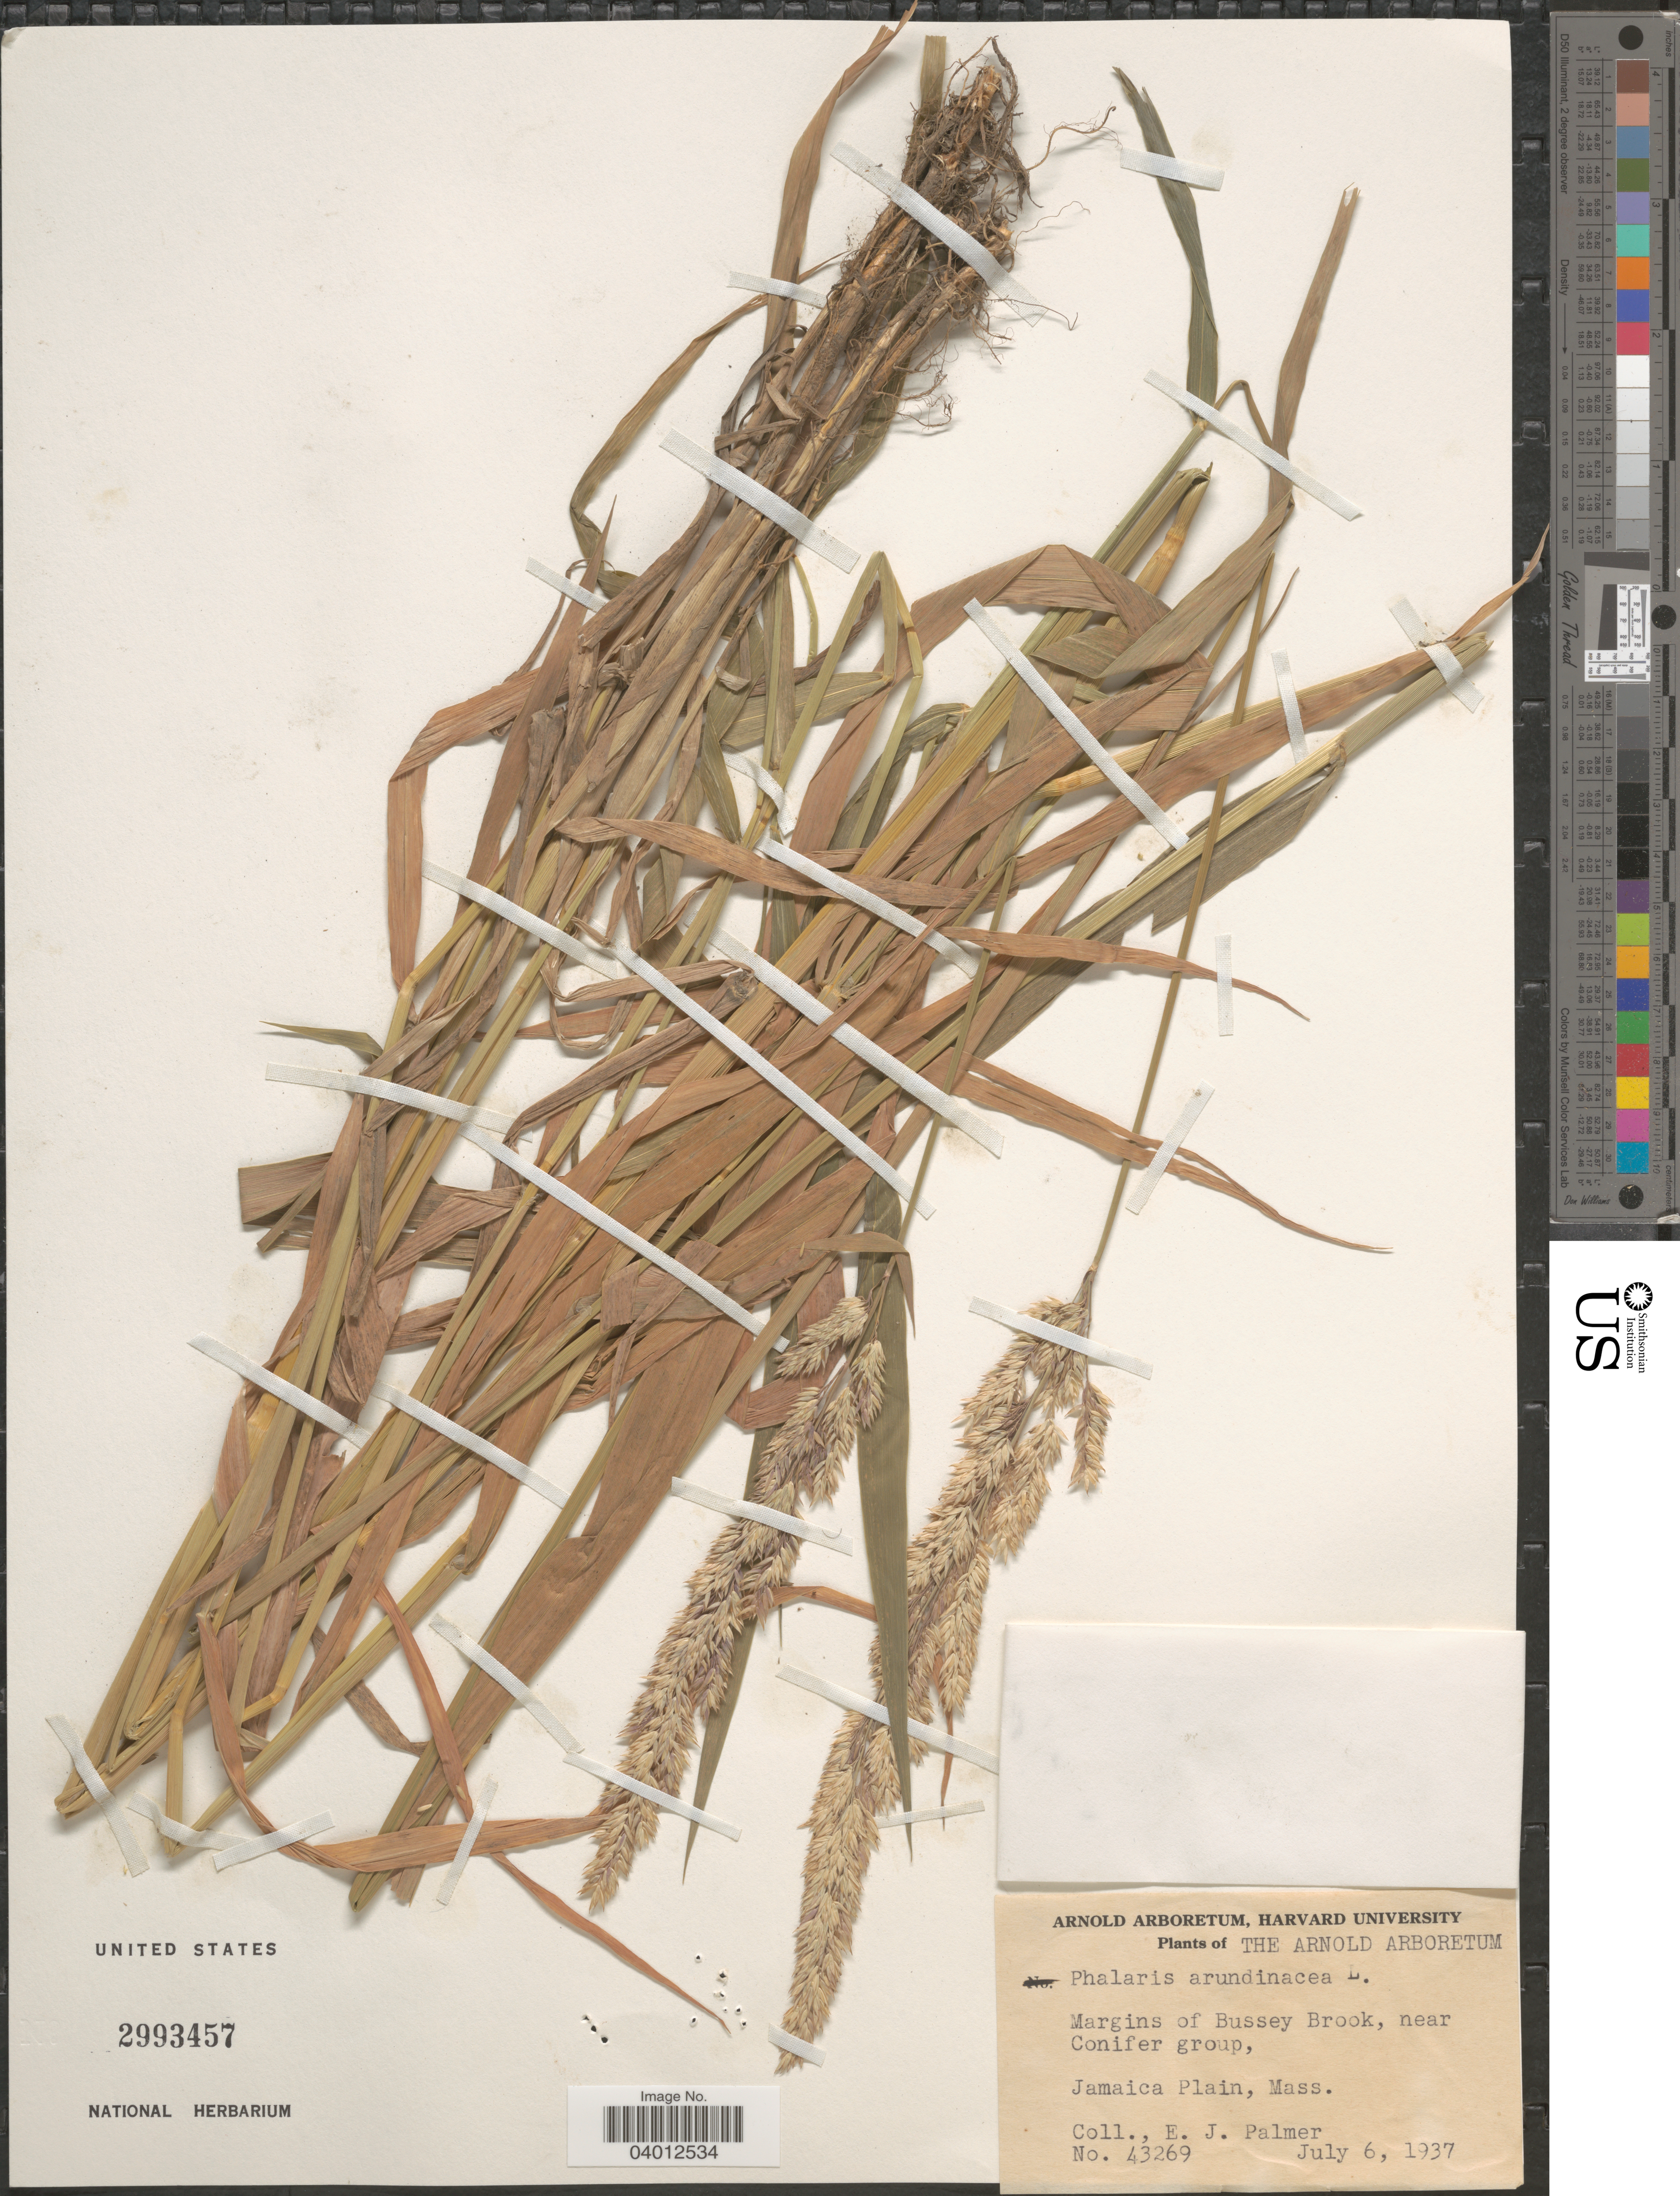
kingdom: Plantae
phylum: Tracheophyta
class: Liliopsida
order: Poales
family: Poaceae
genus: Phalaris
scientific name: Phalaris arundinacea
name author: L.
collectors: E. J. Palmer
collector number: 43269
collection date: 1937-07-06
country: United States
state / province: Massachusetts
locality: Margins of Bussey Brook, near Conifer group, Jamaica Plain.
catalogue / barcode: US 2993457